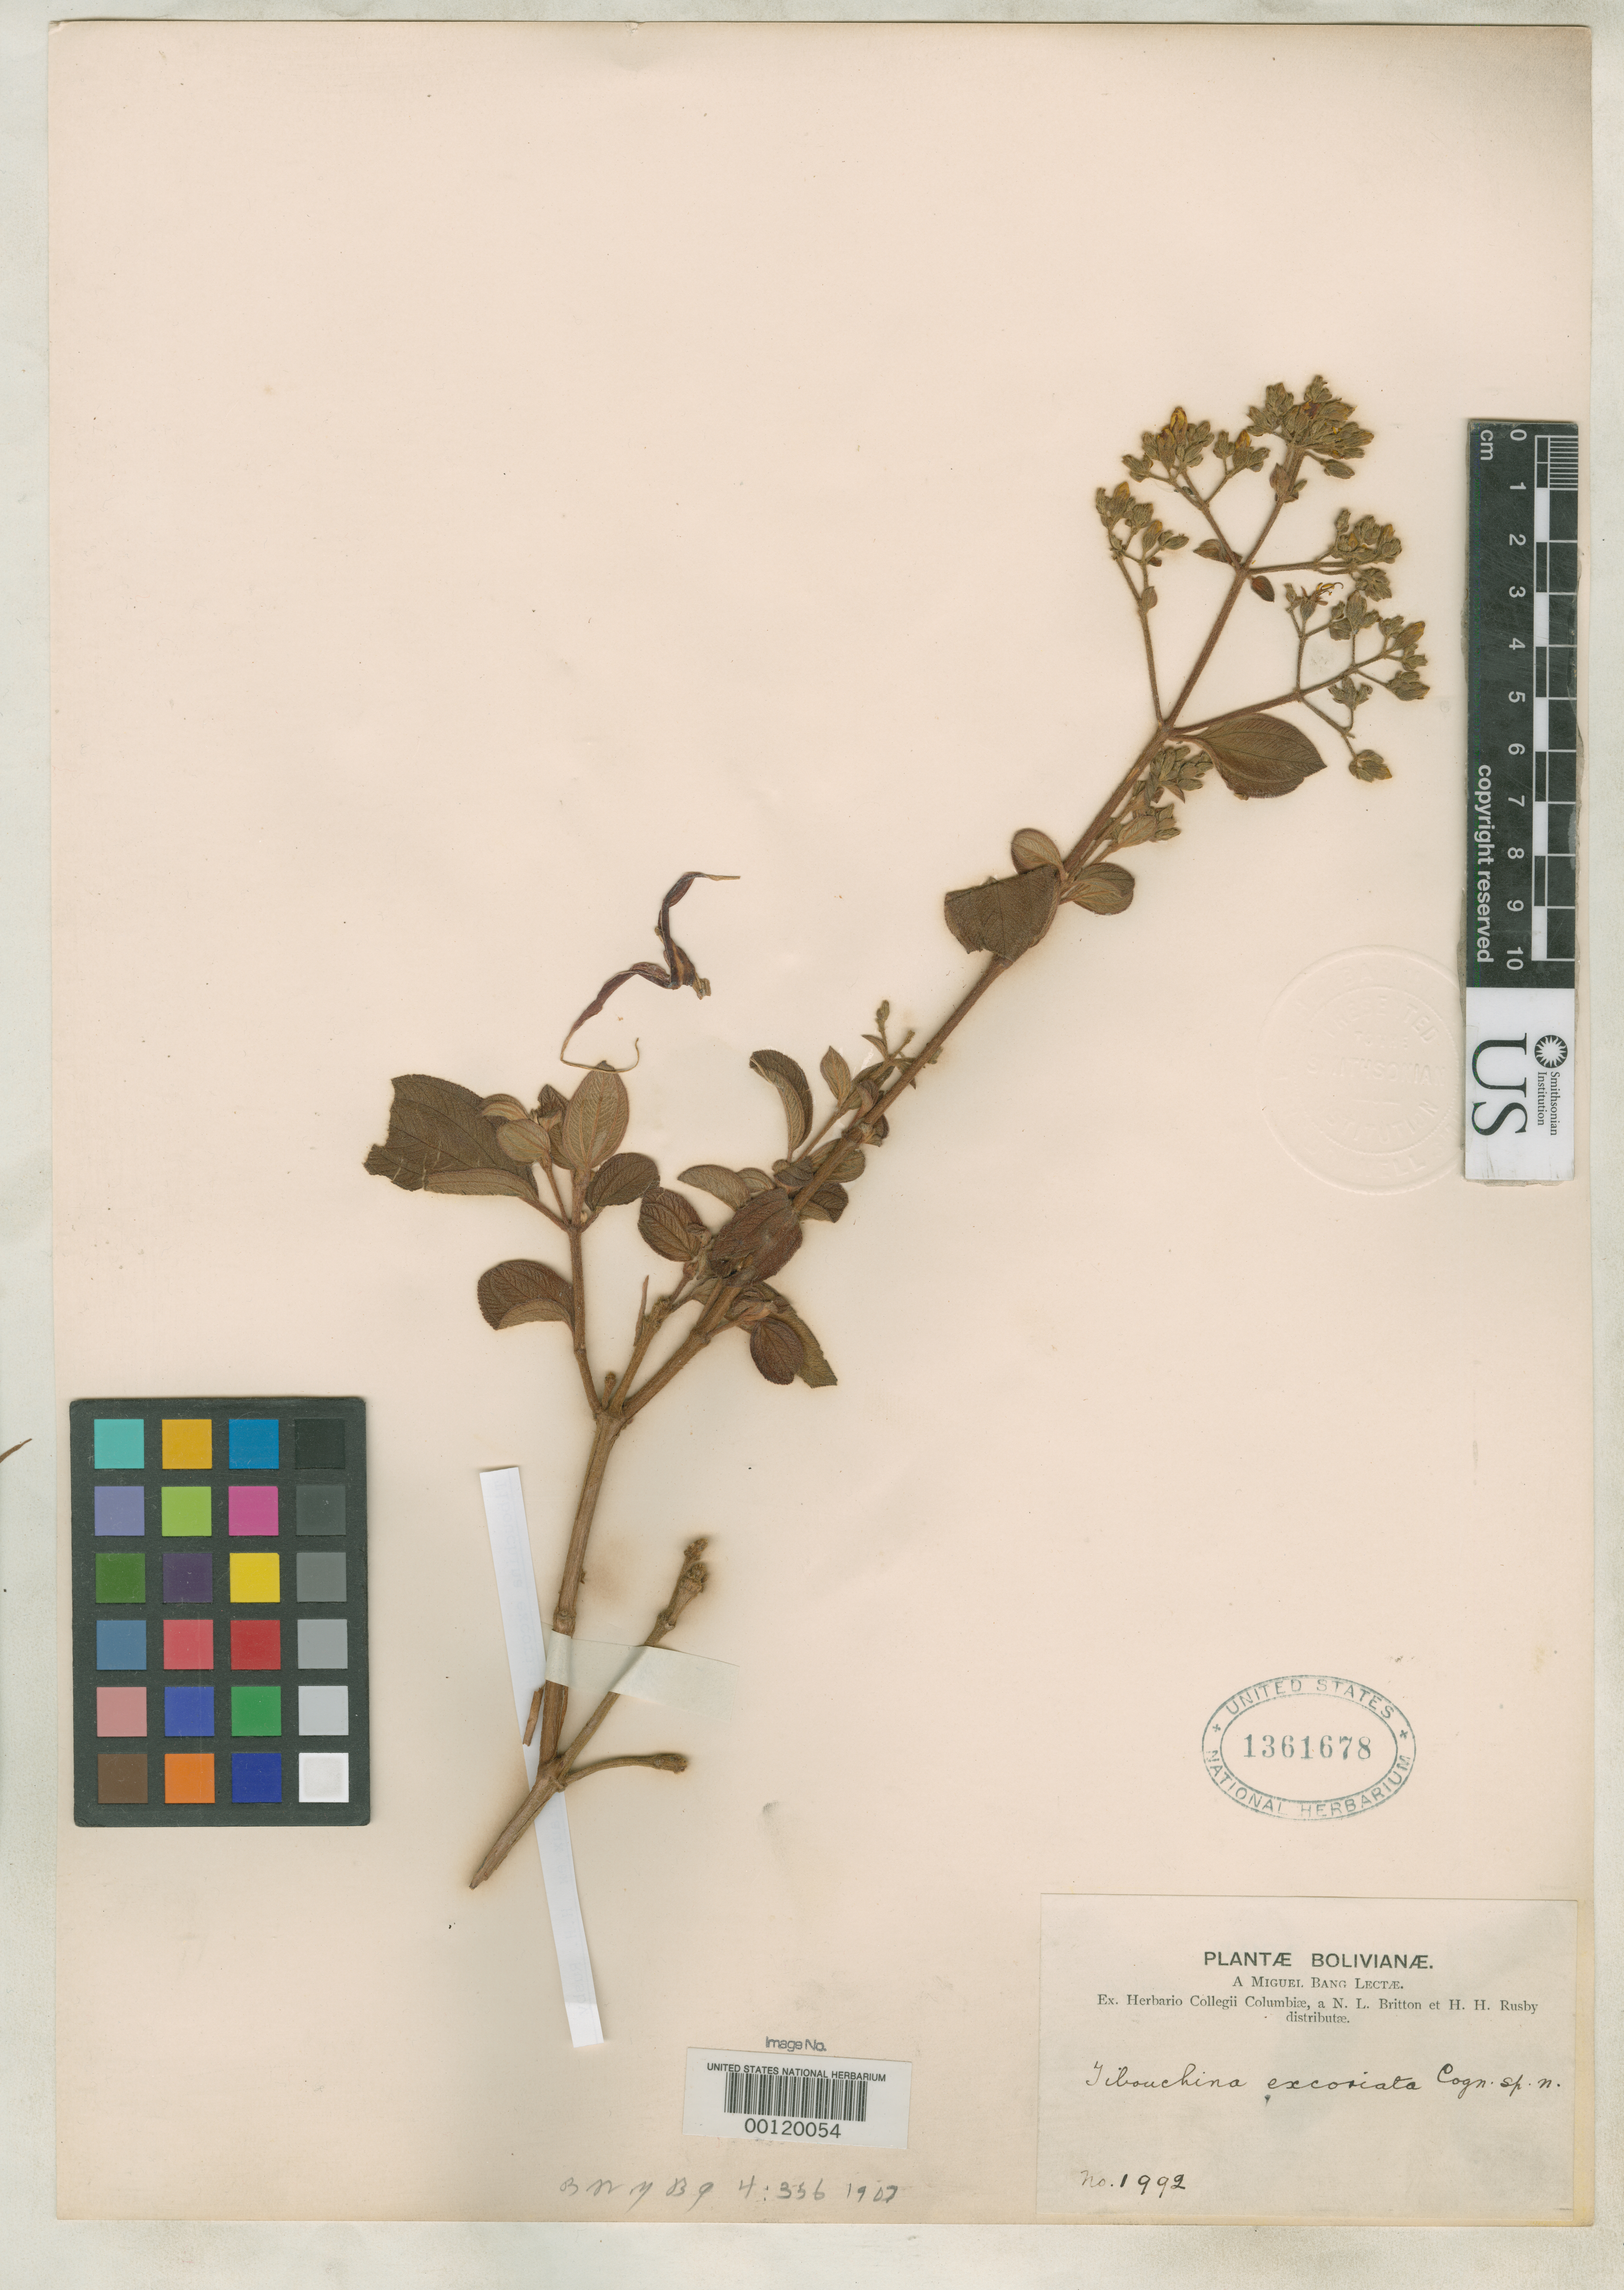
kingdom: Plantae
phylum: Tracheophyta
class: Magnoliopsida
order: Myrtales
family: Melastomataceae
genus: Tibouchina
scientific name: Tibouchina excoriata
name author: Cogn. ex Rusby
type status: Isotype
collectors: M. Bang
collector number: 1992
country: Bolivia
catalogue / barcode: US 1361678